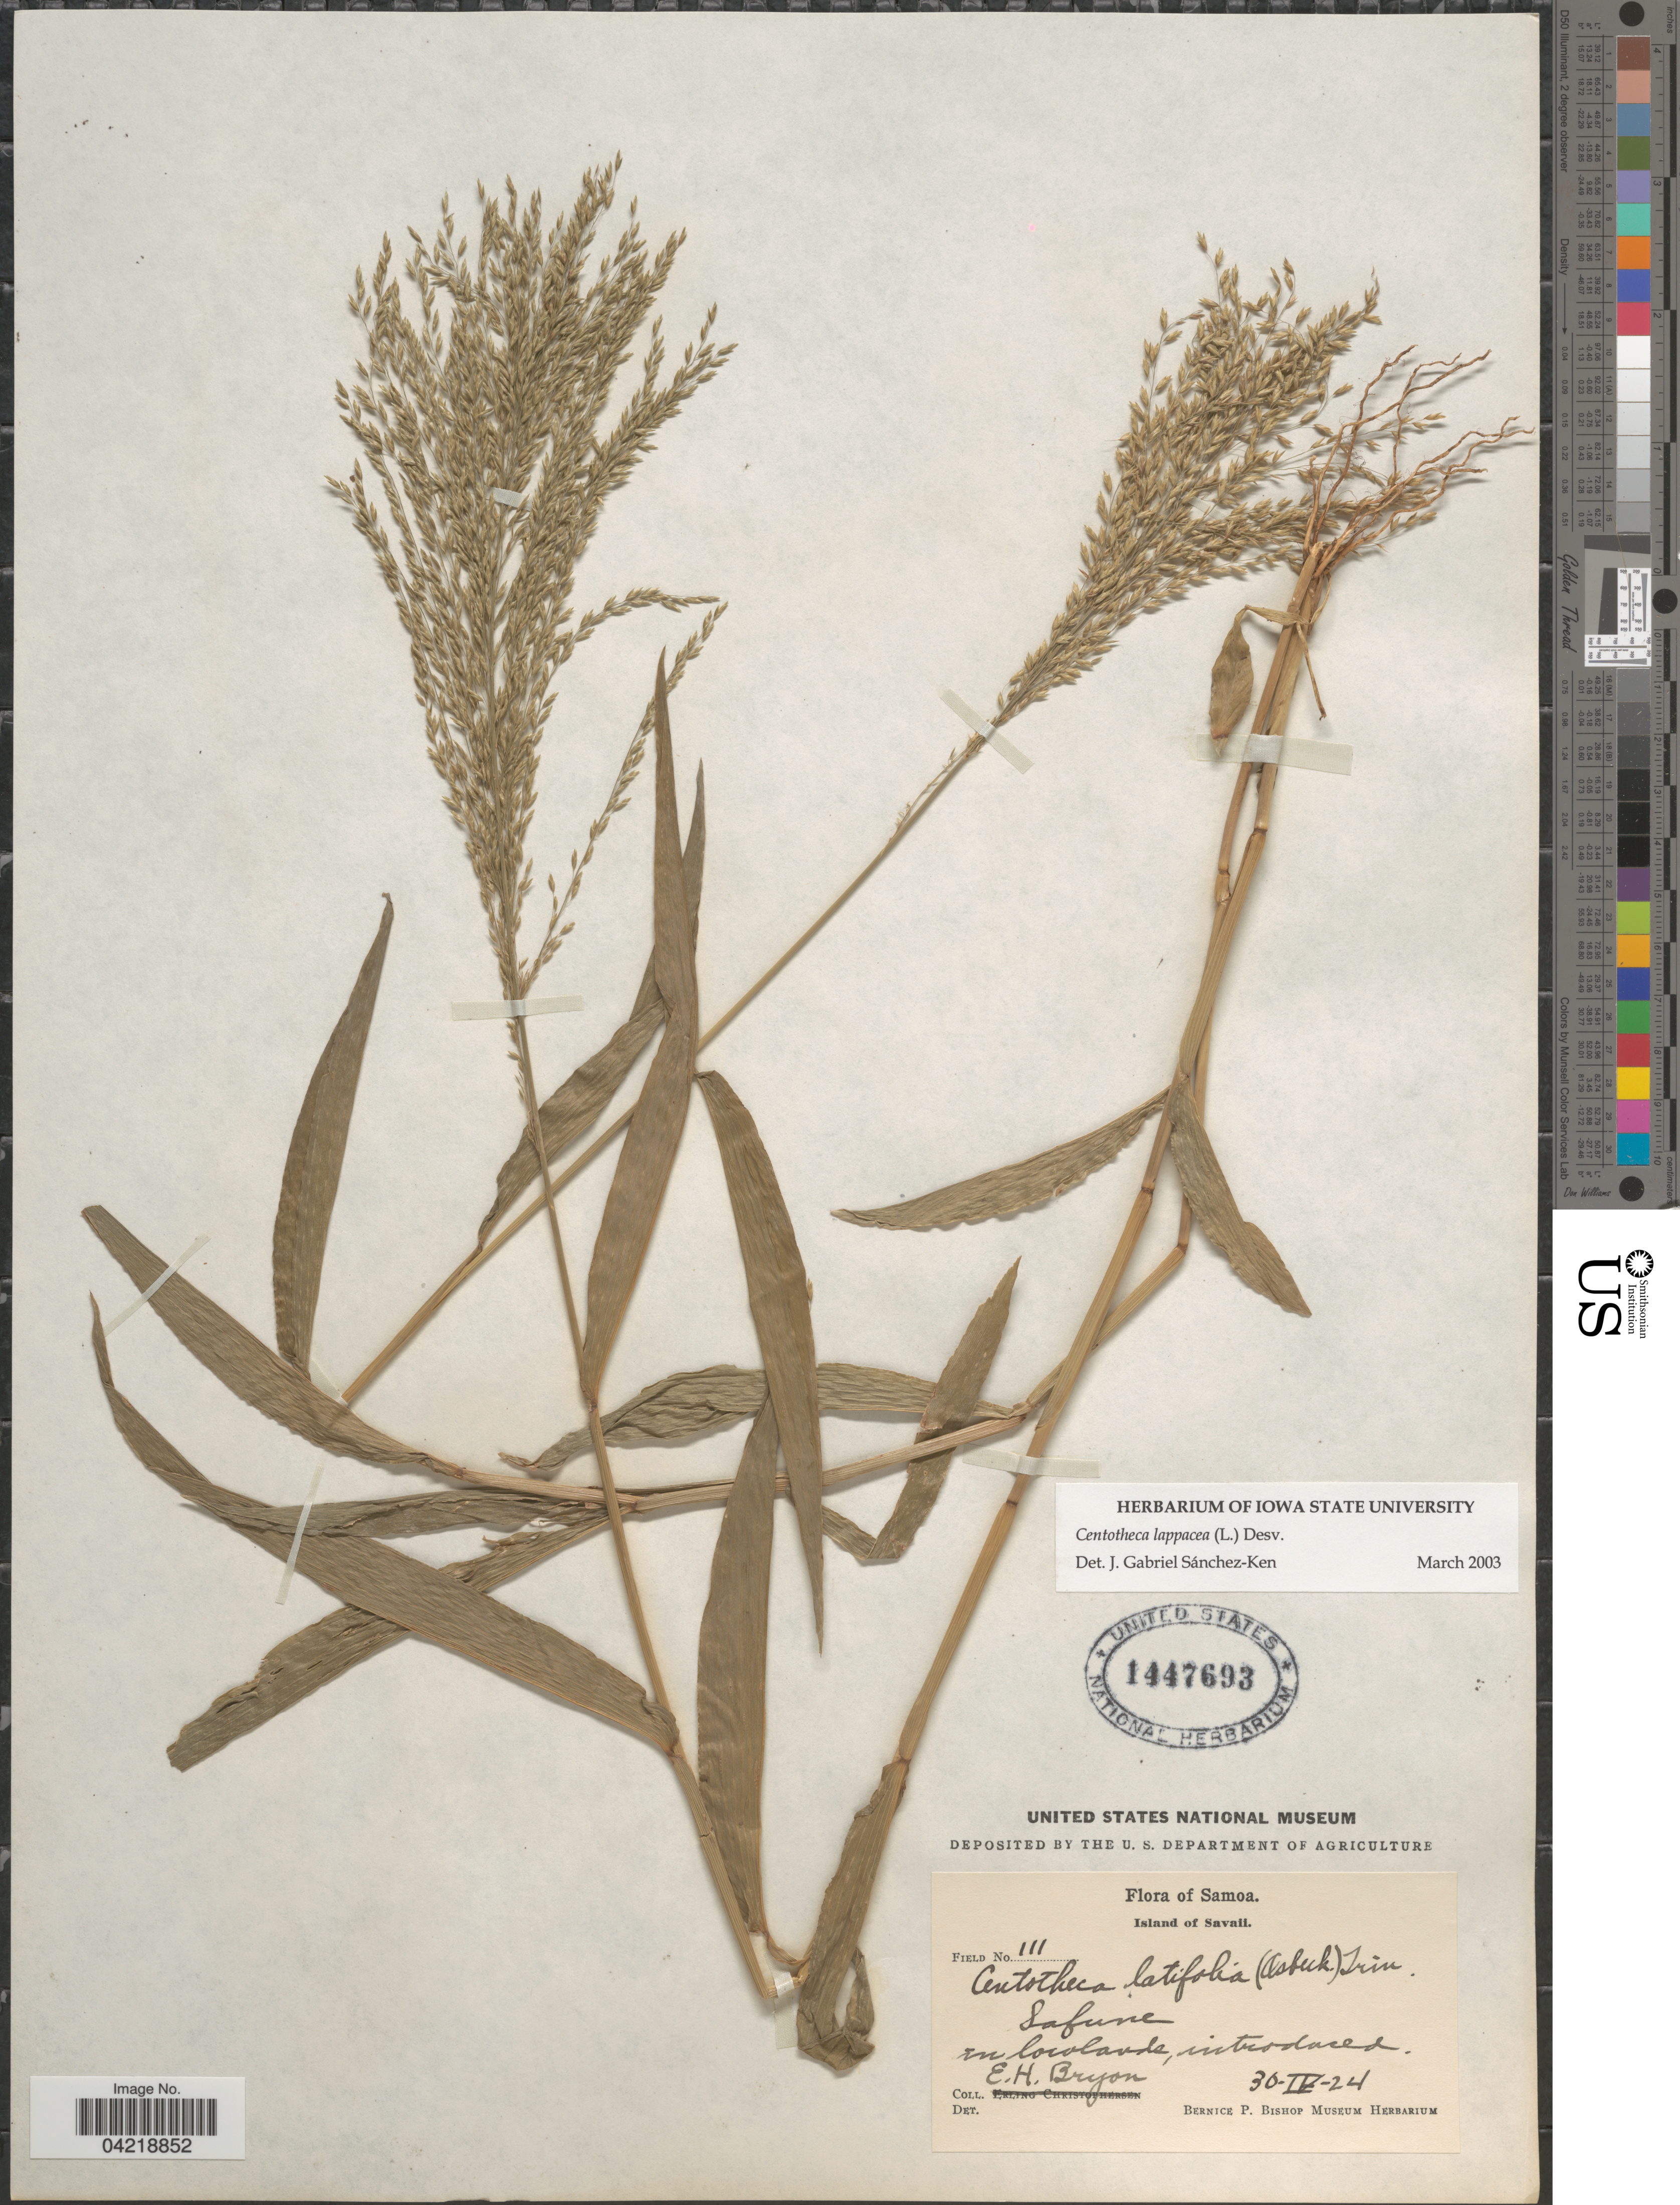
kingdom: Plantae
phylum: Tracheophyta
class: Liliopsida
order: Poales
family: Poaceae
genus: Centotheca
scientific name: Centotheca lappacea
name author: (L.) Desv.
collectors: E. Bryan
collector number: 111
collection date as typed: Transcribed d/m/y: 30/4/24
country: Samoa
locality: Samoa. Island of Savaii. Safune.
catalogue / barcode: US 1447693